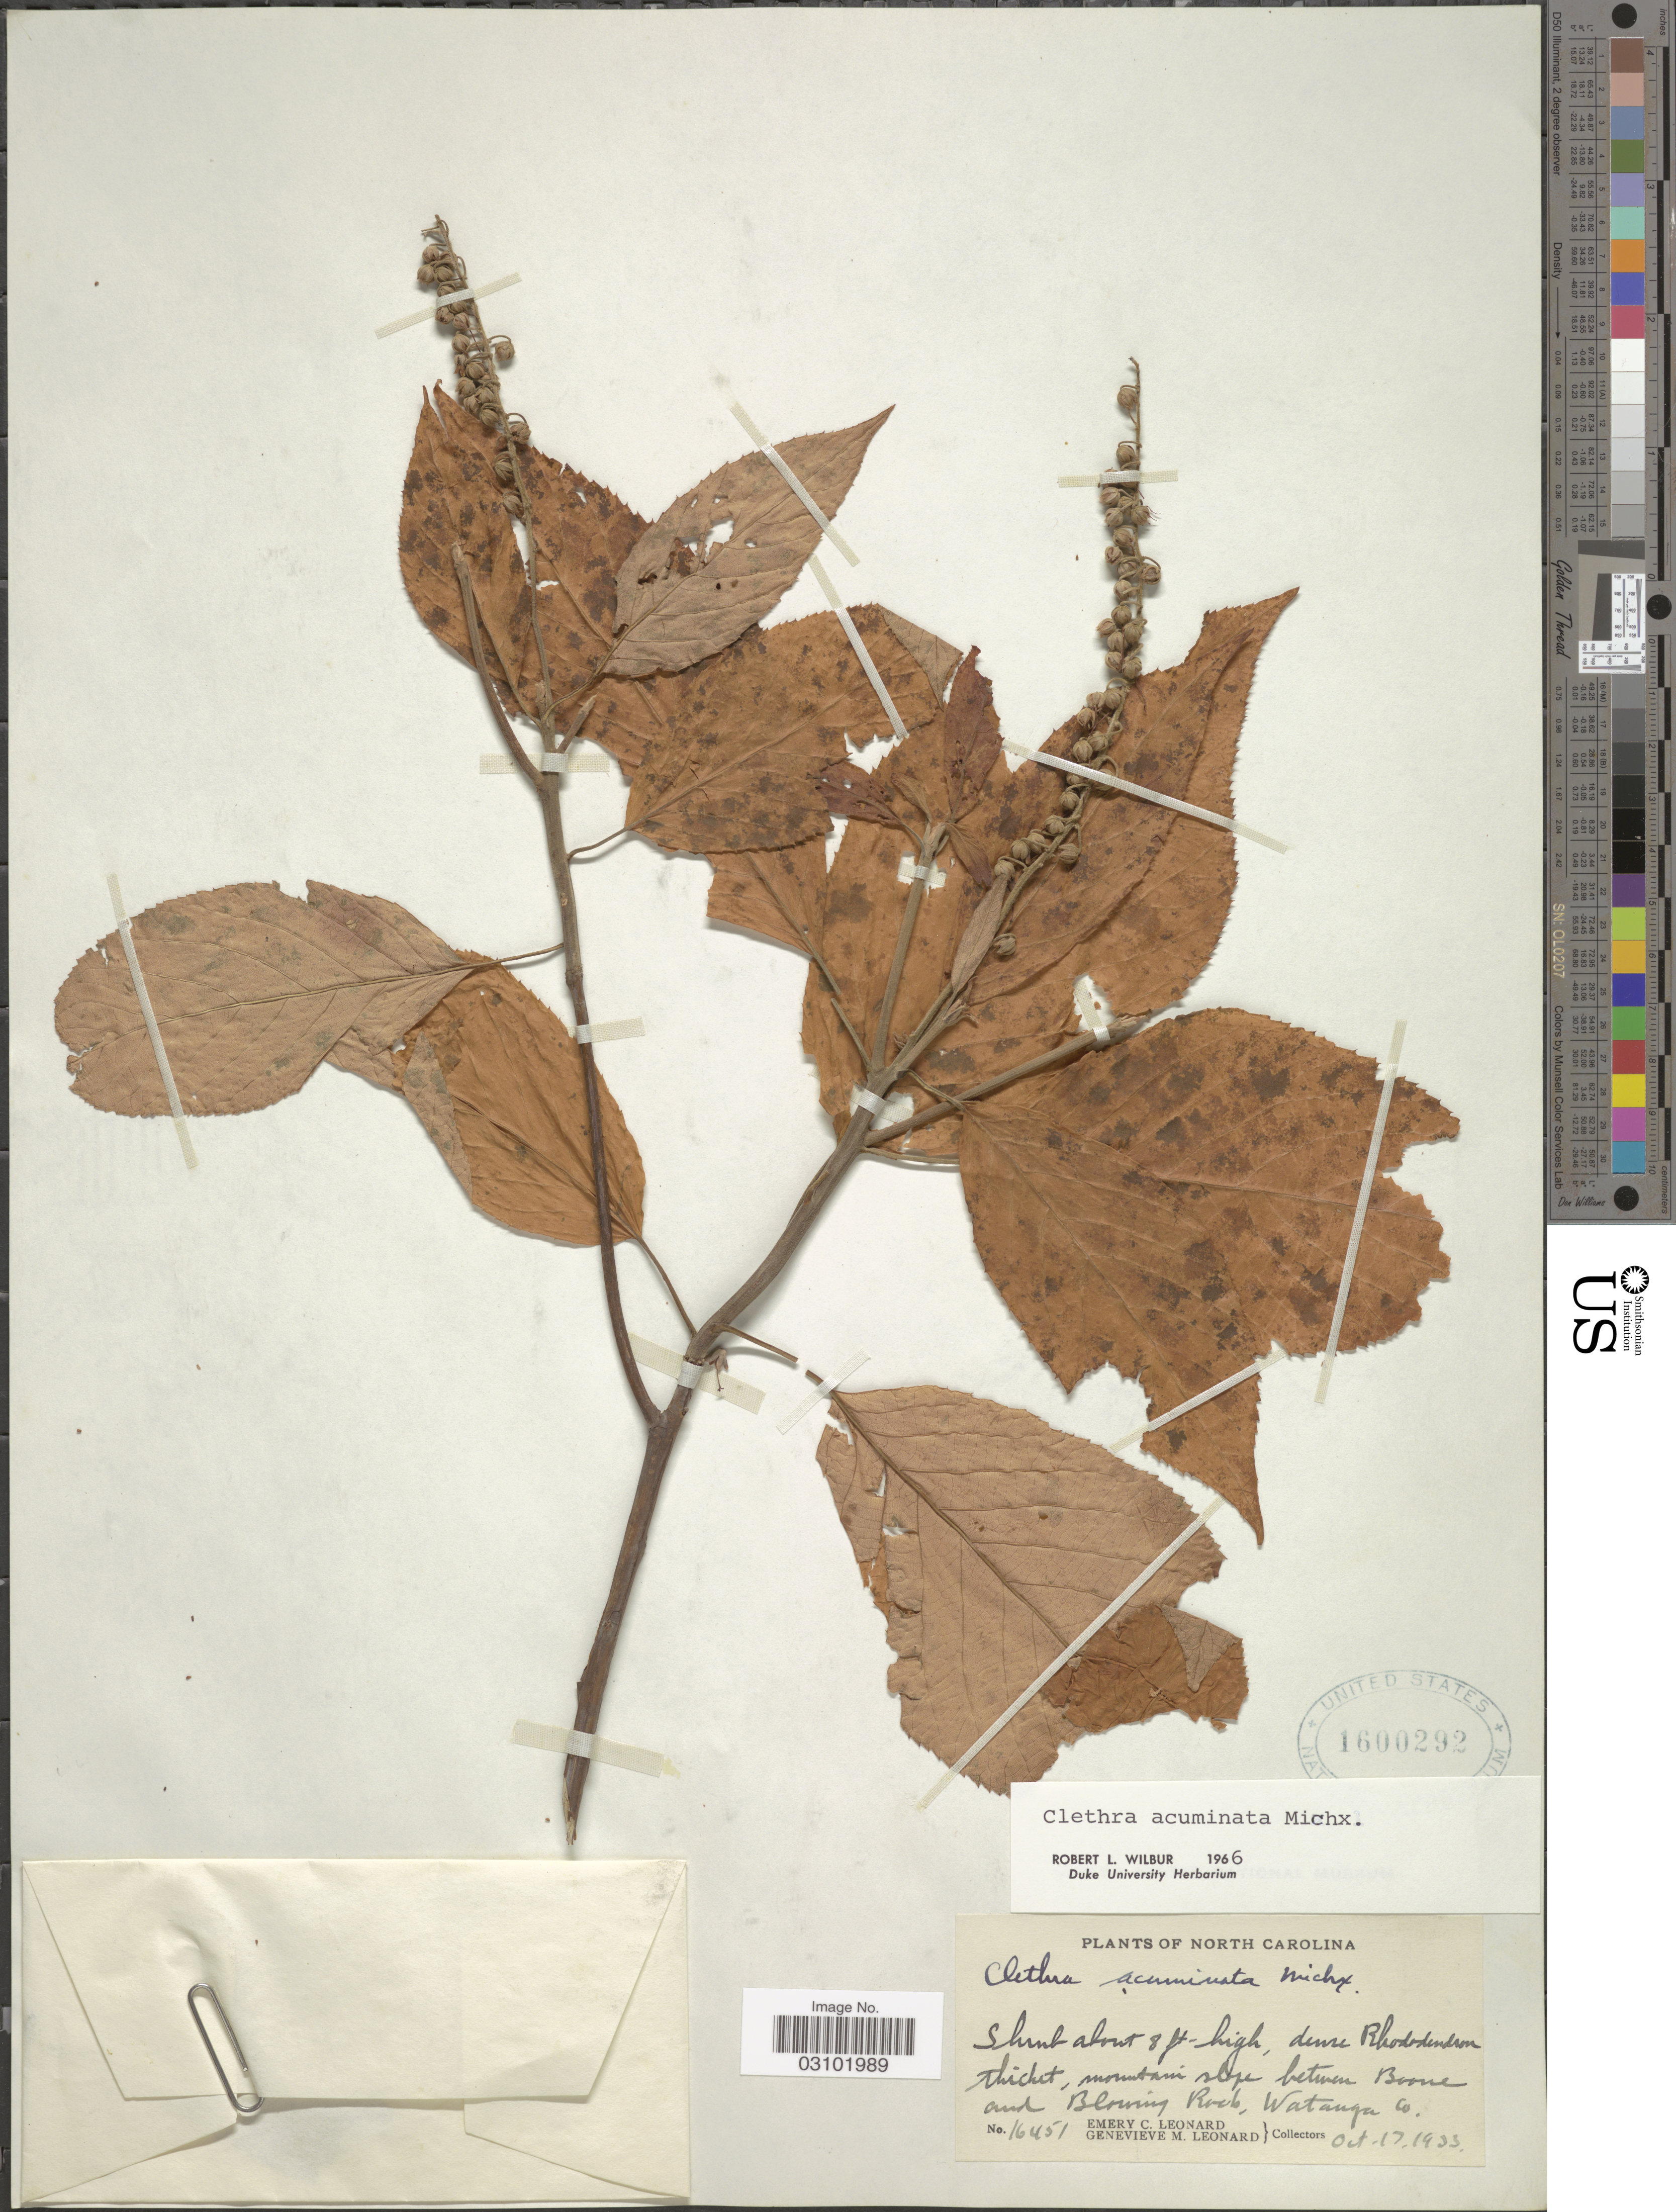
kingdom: Plantae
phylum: Tracheophyta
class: Magnoliopsida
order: Ericales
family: Clethraceae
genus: Clethra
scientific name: Clethra acuminata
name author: Michx.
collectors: E. C. Leonard & G. M. Leonard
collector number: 16451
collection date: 1933-10-17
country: United States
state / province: North Carolina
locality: Thicket, mountain slope between Boone and Blowing Rock, Watanga Co.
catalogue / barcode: US 1600292